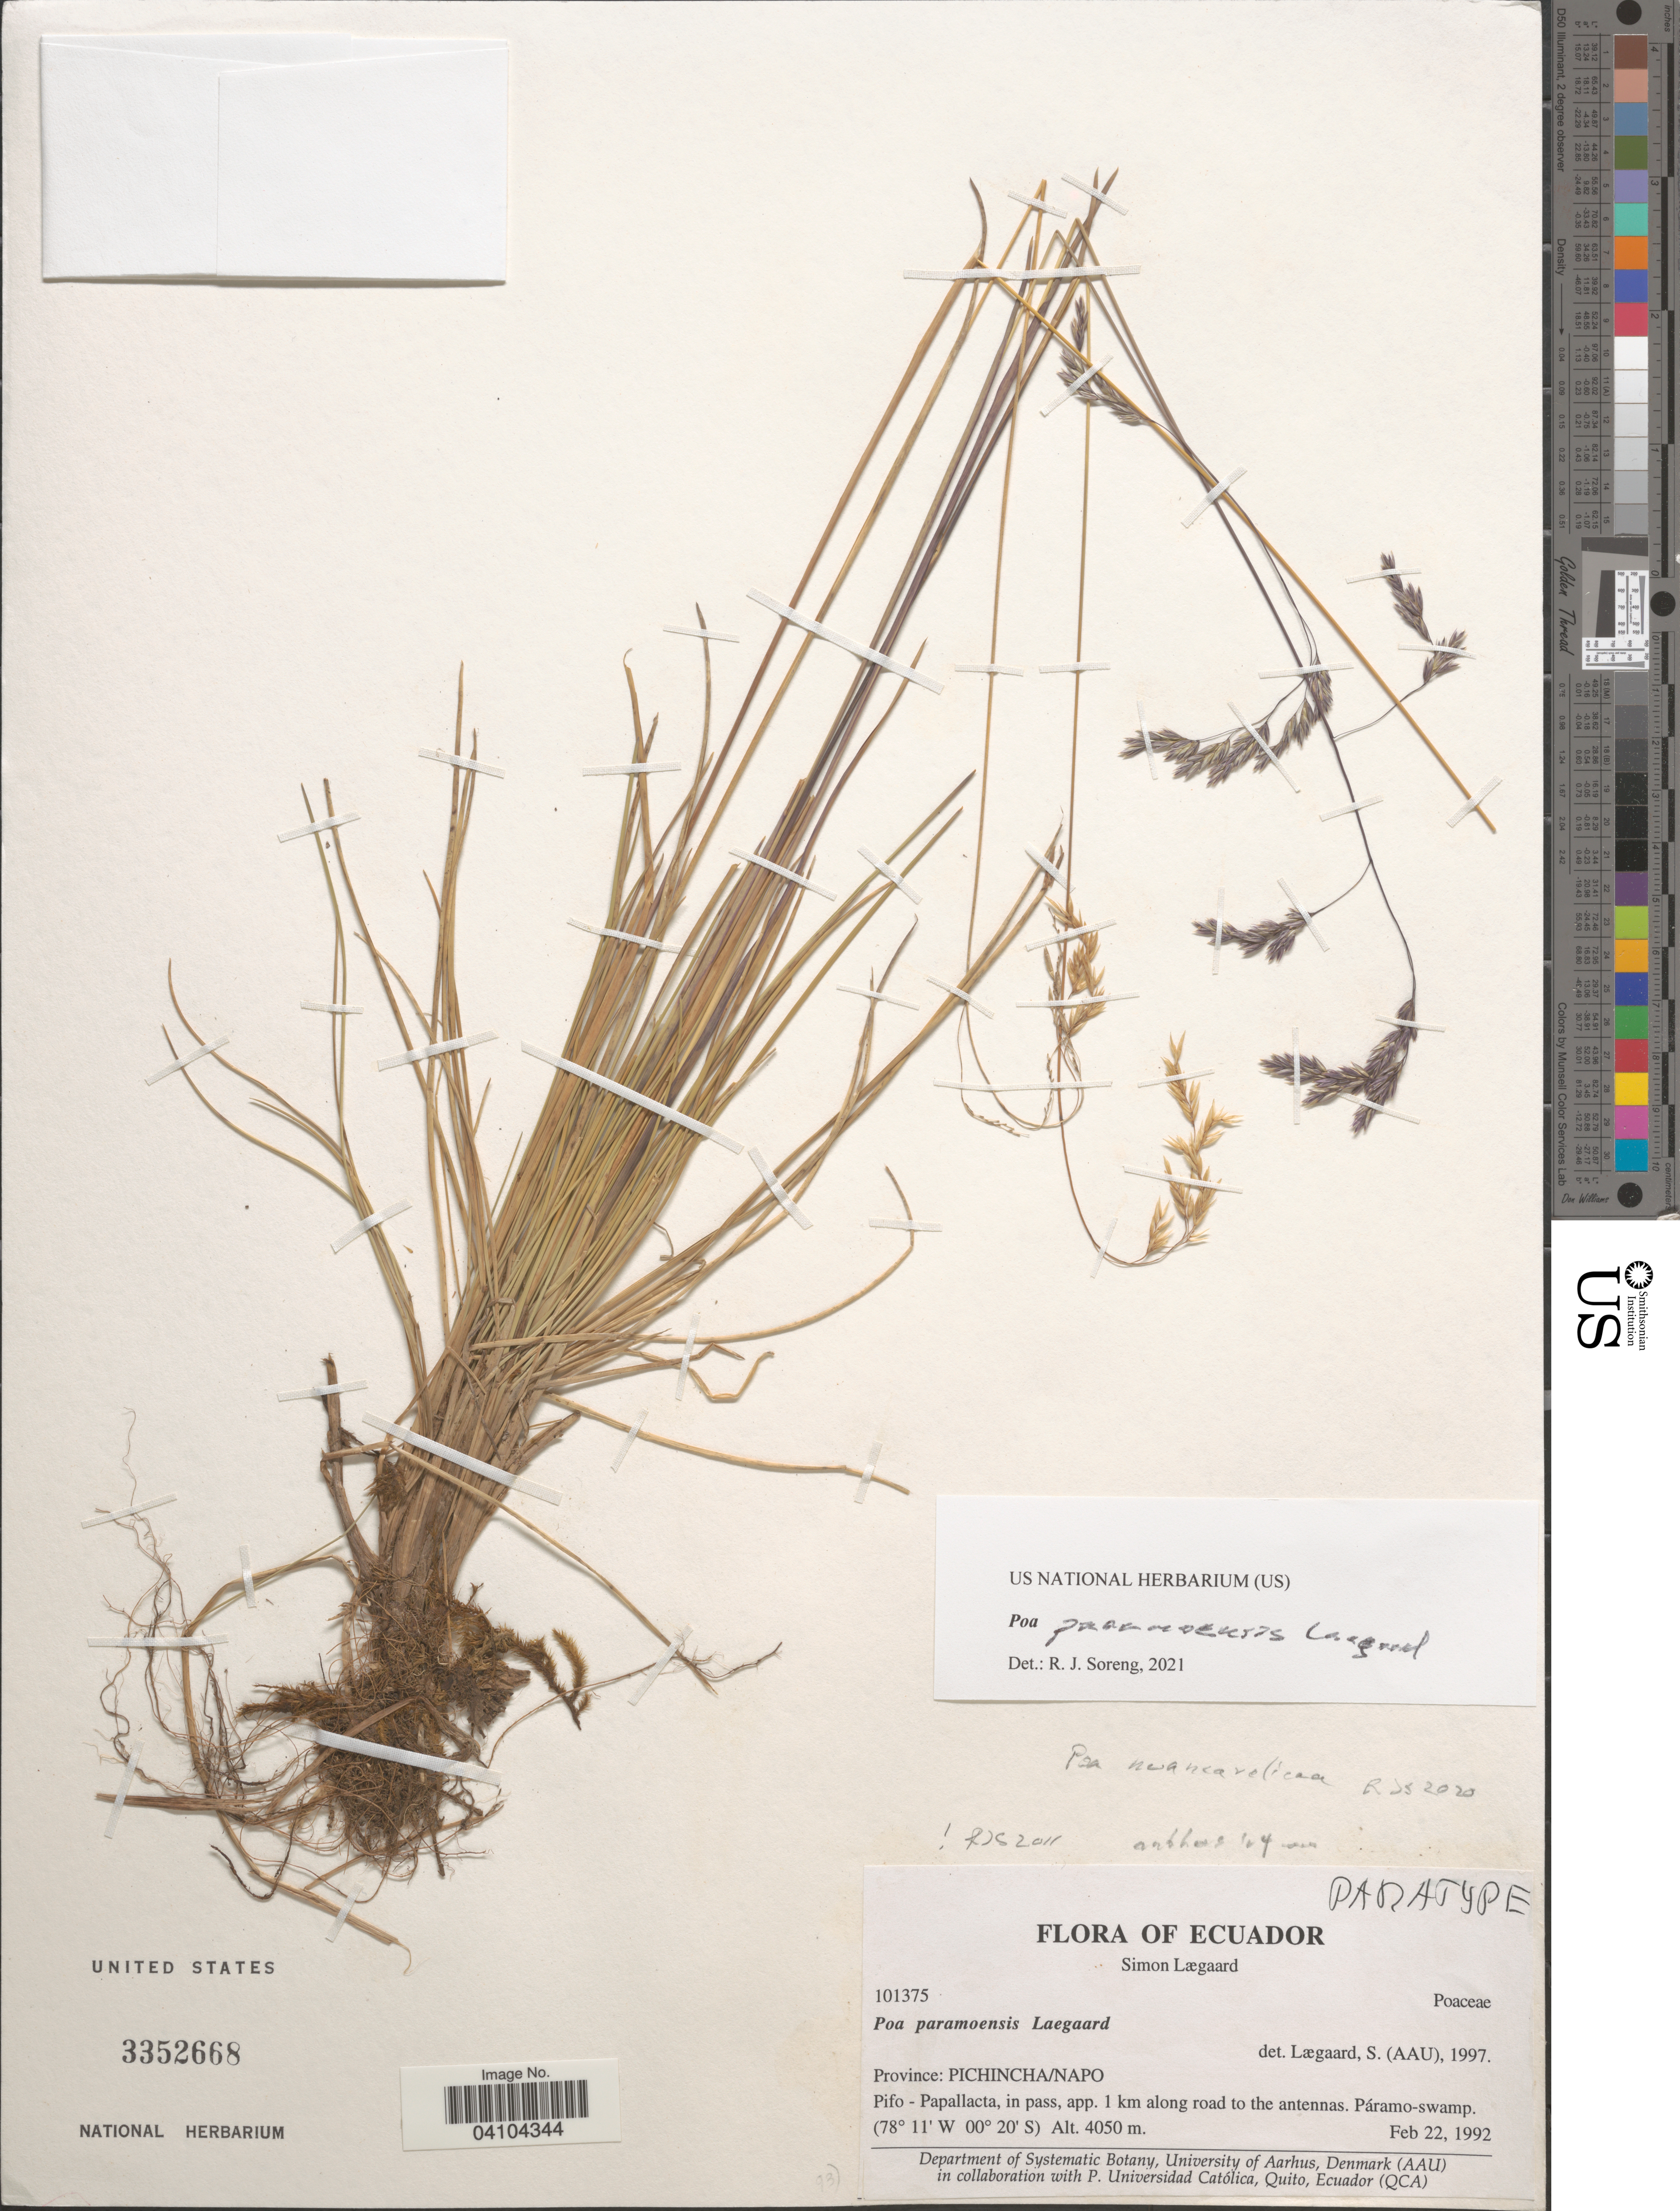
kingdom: Plantae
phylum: Tracheophyta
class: Liliopsida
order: Poales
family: Poaceae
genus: Poa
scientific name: Poa paramoensis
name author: Lægaard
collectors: S. Lægaard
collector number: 101375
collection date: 1992-02-22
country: Ecuador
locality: Provincia: Pichincha/Napo. Pifo-Papallacta, in pass, app. 1 km along road to the antennas.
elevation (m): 4050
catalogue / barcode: US 3352668